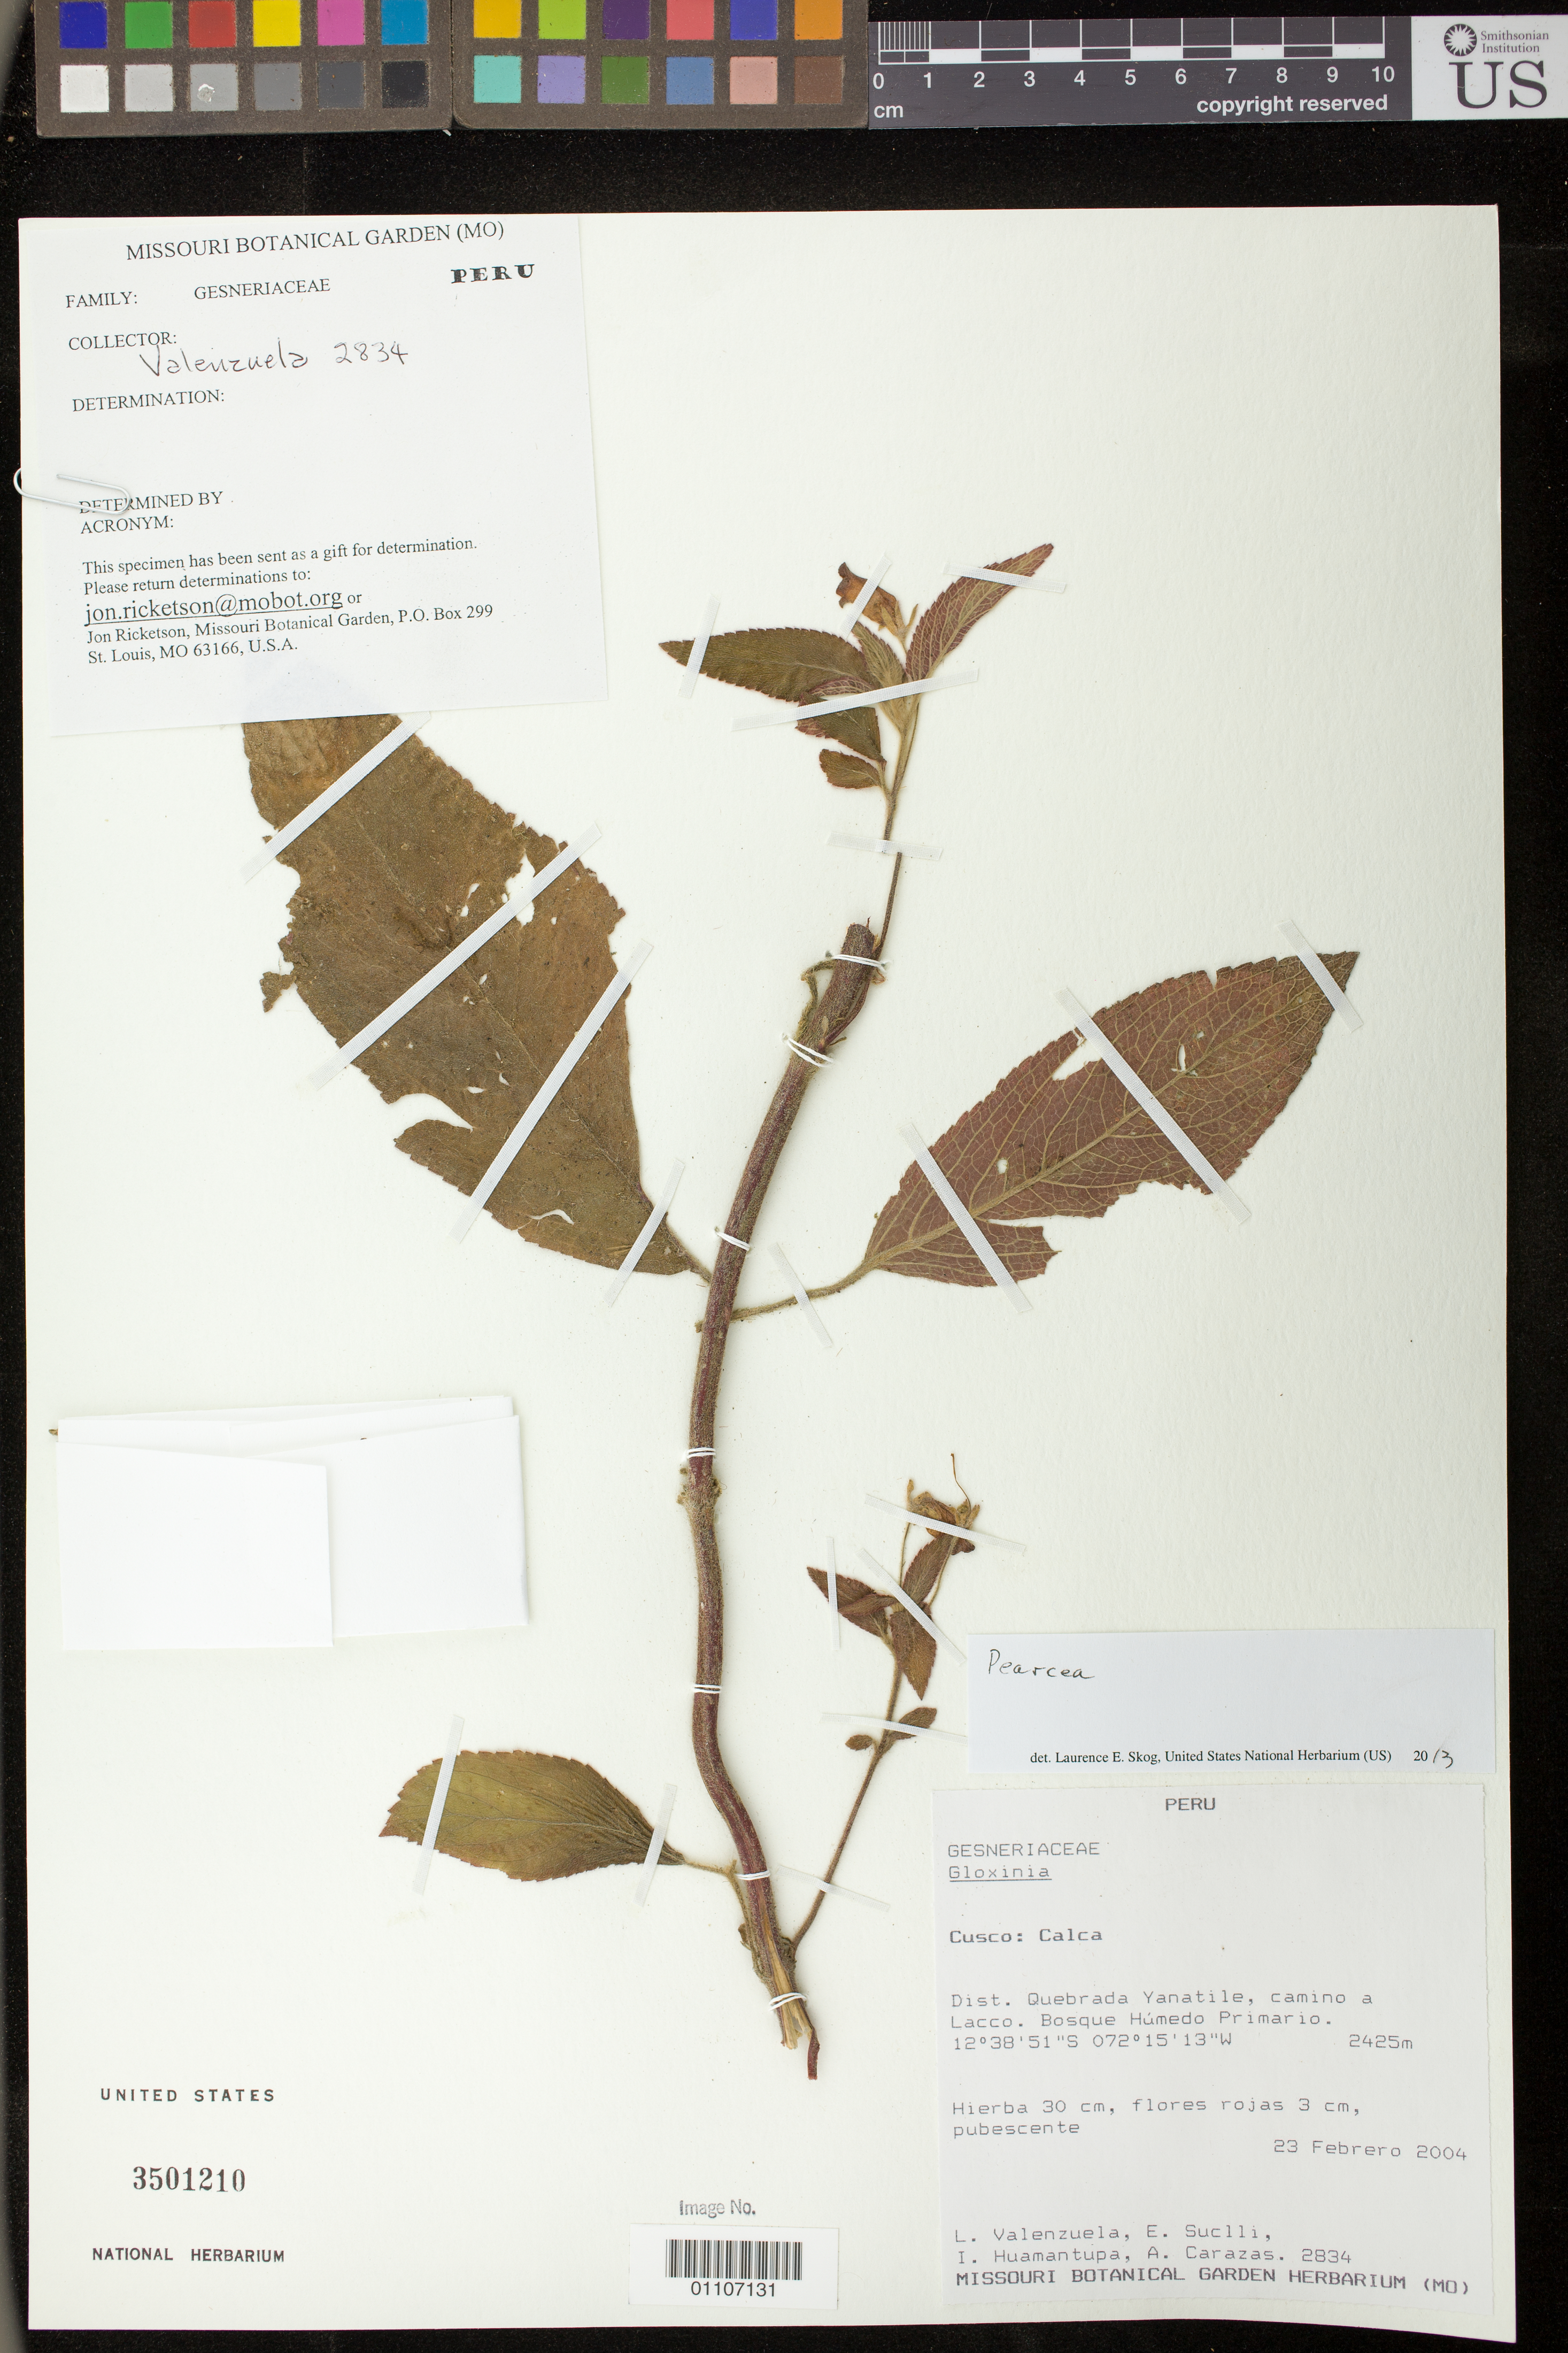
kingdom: Plantae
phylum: Tracheophyta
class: Magnoliopsida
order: Lamiales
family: Gesneriaceae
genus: Pearcea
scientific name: Pearcea sp.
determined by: Skog, Laurence E.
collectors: L. Valenzuela, E. Suclli, I. Huamantupa & A. Carazas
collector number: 2834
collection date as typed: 23 Feb 2004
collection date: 2004-02-23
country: Peru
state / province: Cusco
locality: Cusco: Calca. Dist. Quebrada Yanatile, camino a Lacco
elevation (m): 2425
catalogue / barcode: US 3501210